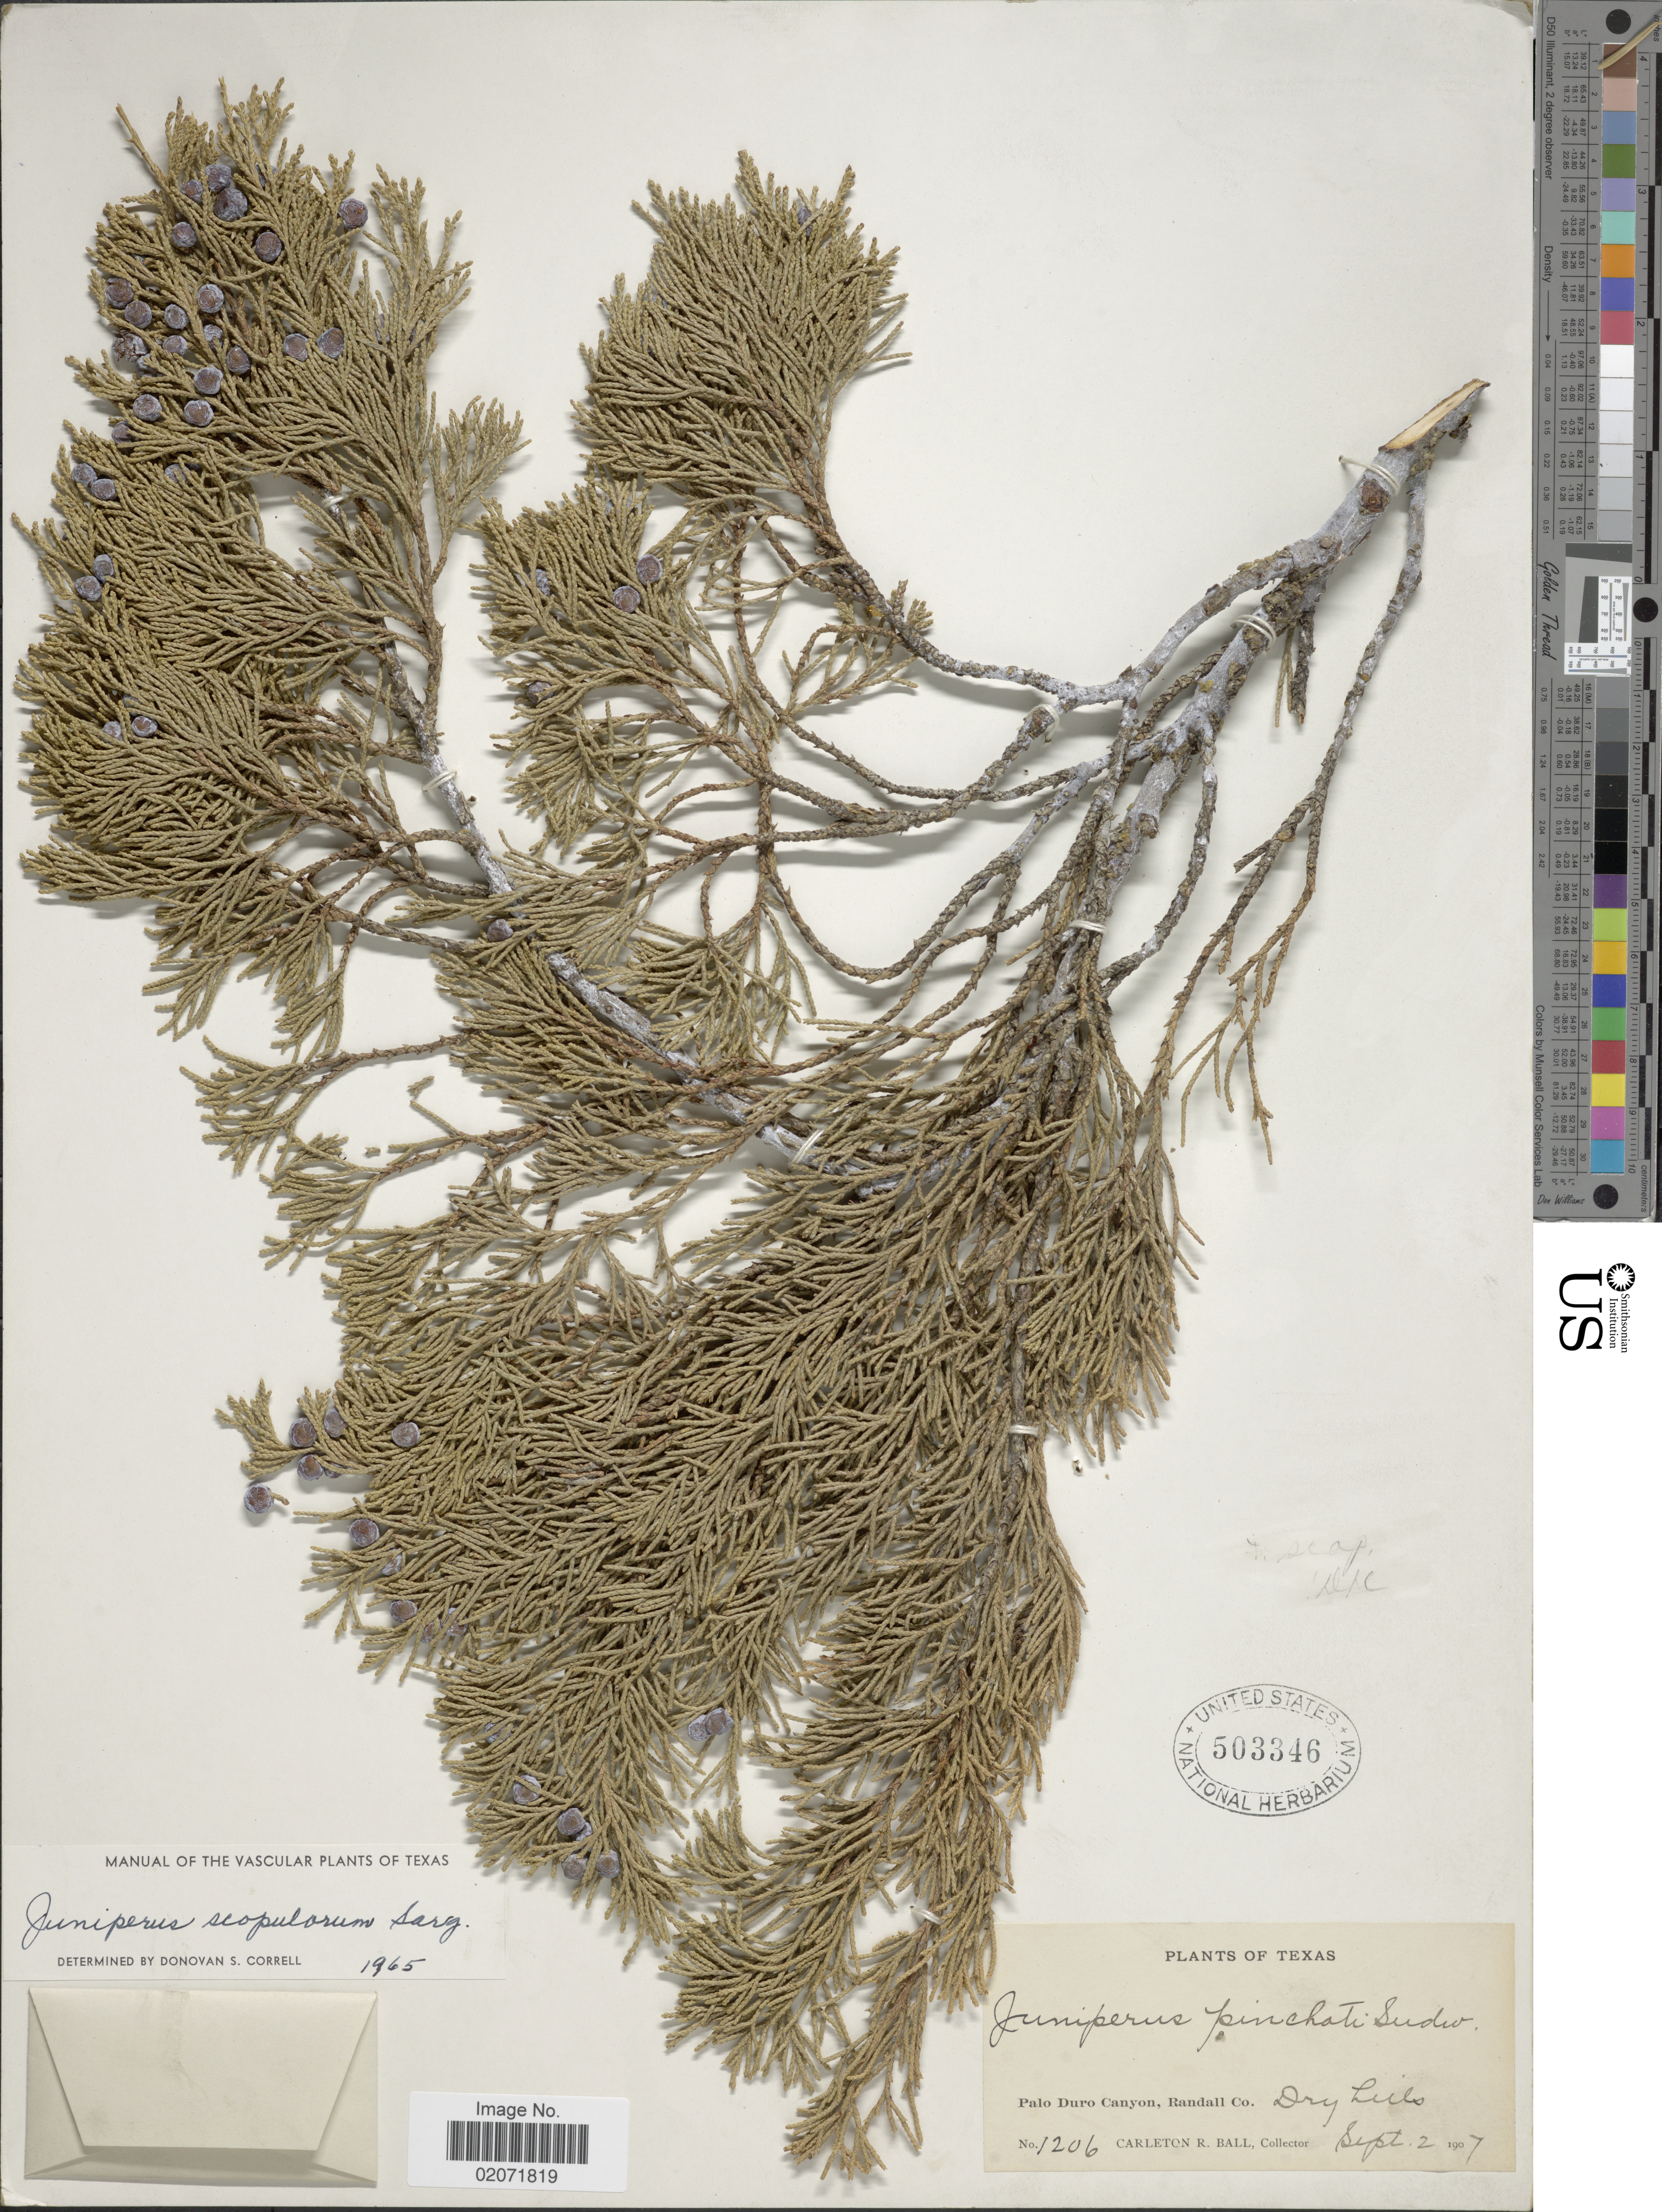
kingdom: Plantae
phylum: Tracheophyta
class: Pinopsida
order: Pinales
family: Cupressaceae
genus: Juniperus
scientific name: Juniperus scopulorum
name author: Sarg.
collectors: C. R. Ball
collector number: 1206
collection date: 1907-09-02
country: United States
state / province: Texas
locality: Palo Duro Canyon, Randall Co. Dry hills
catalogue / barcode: US 503346